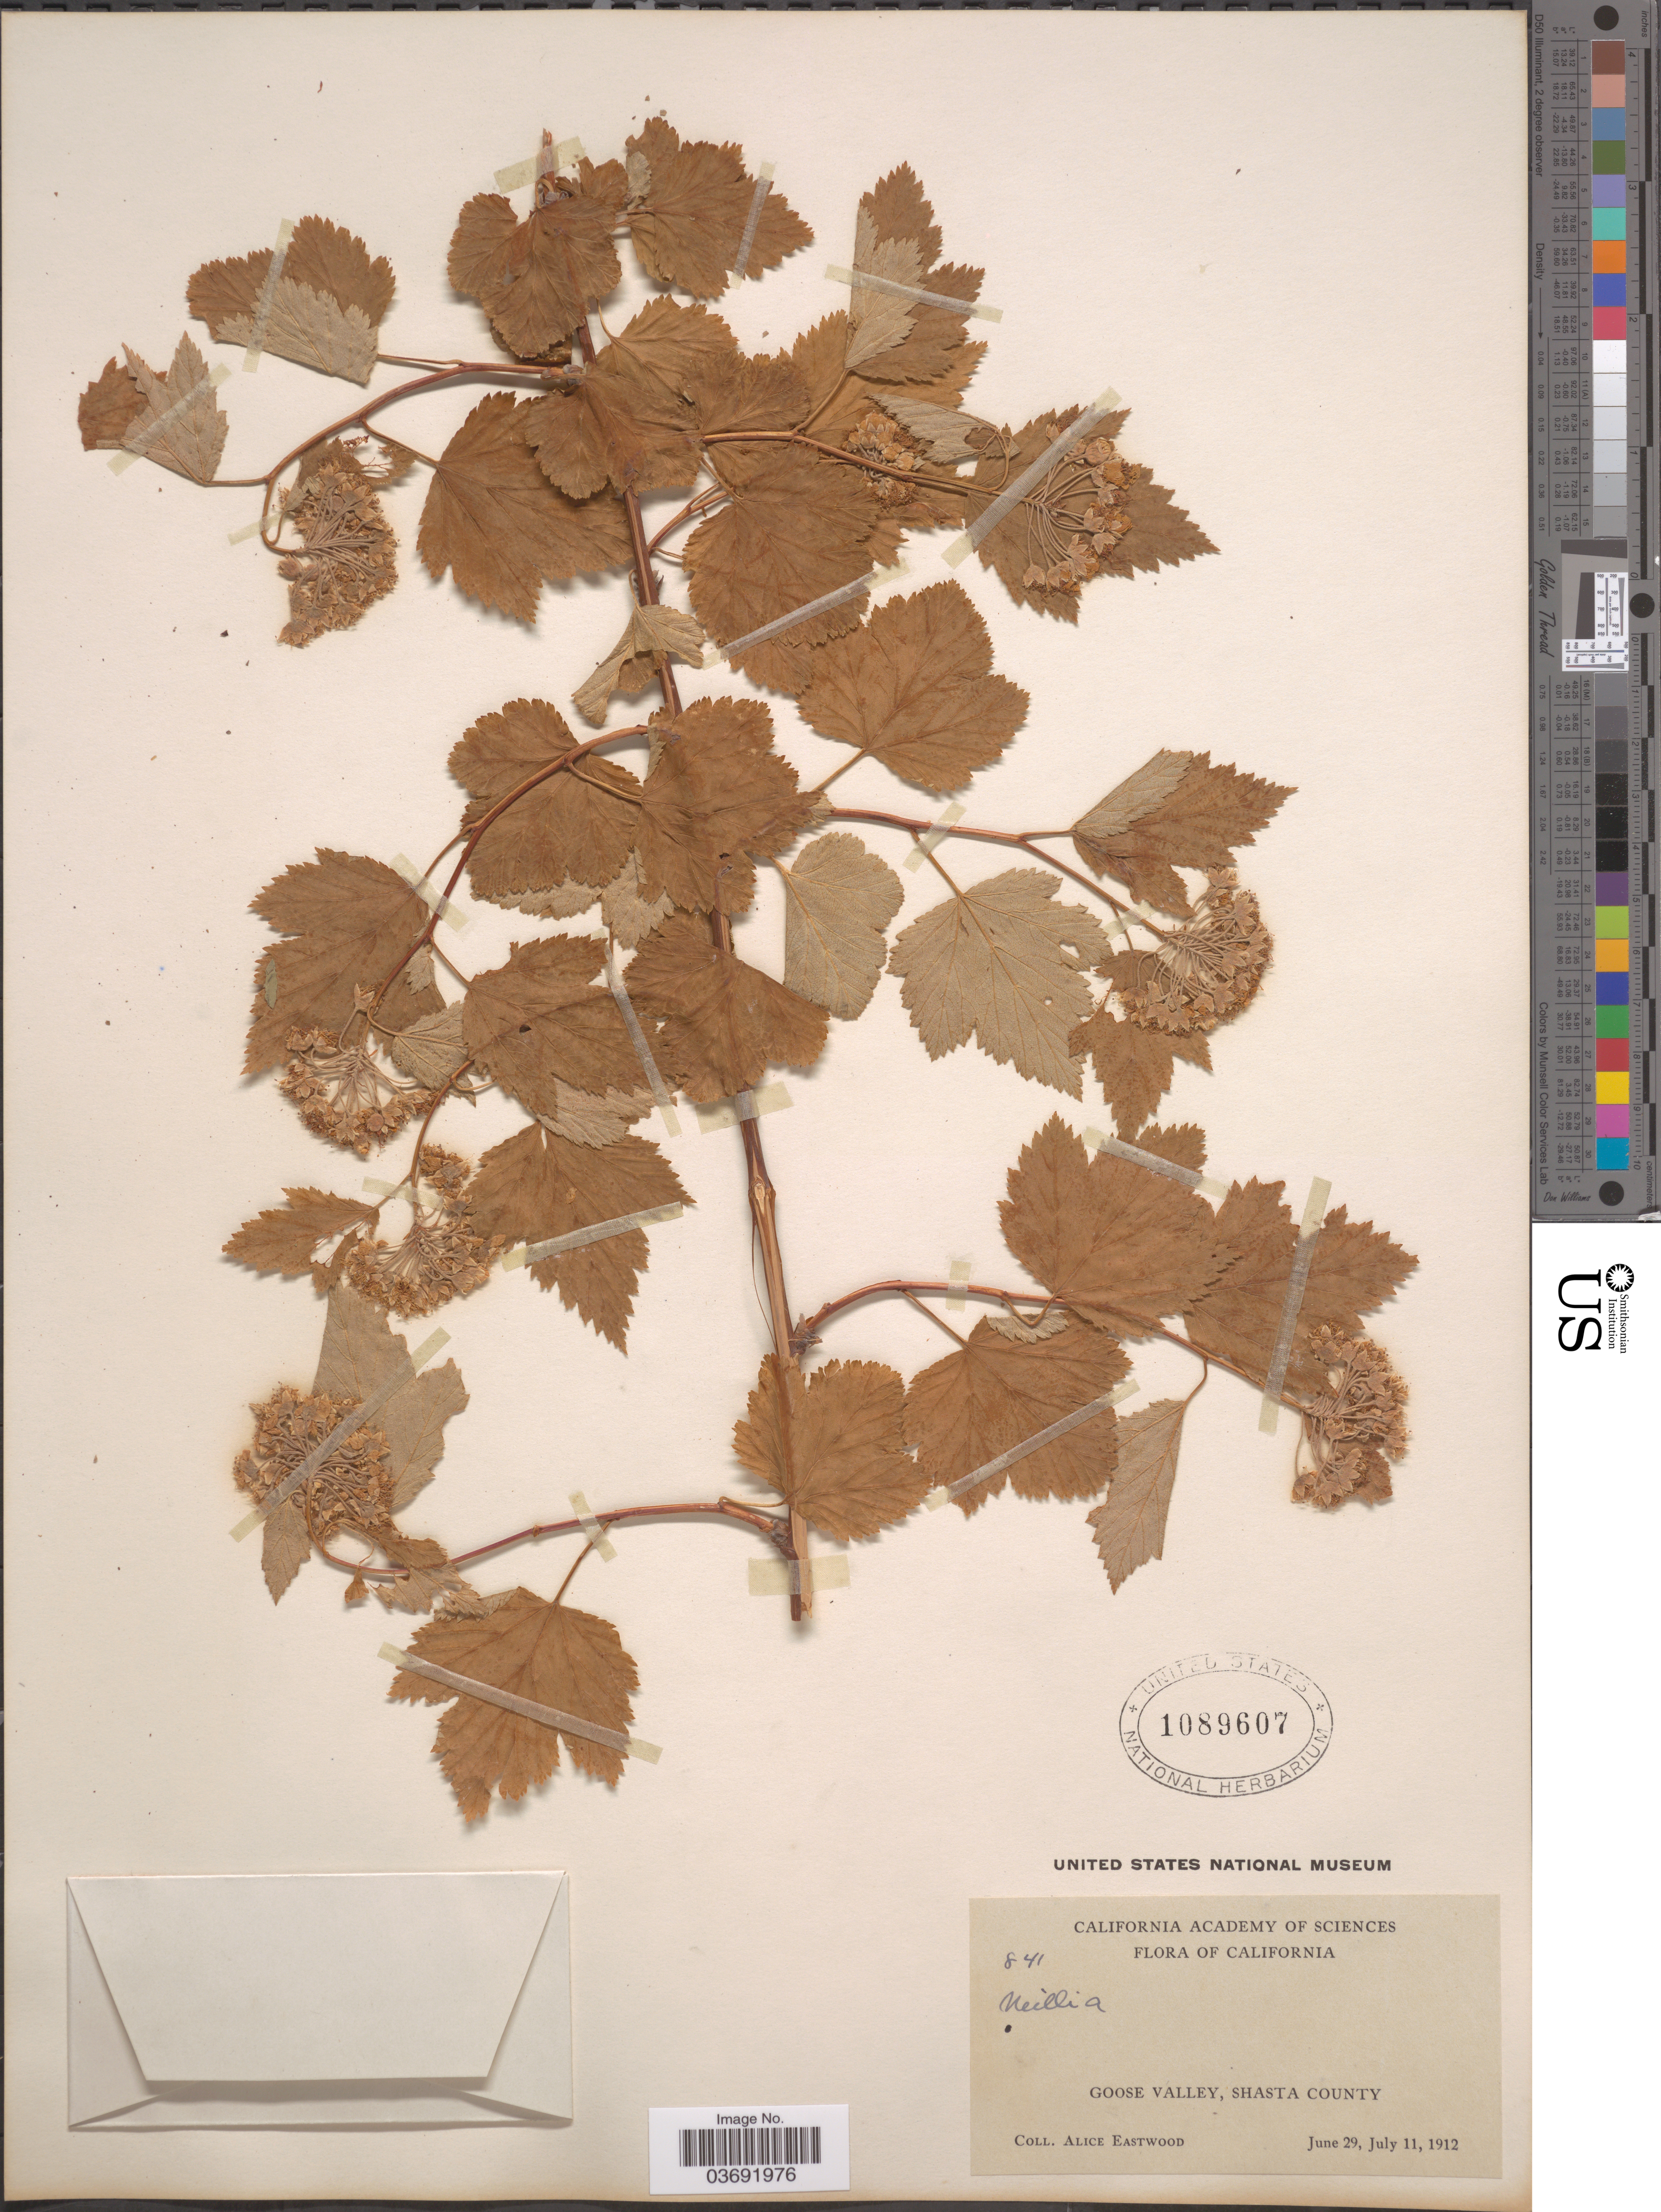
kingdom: Plantae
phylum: Tracheophyta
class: Magnoliopsida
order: Rosales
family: Rosaceae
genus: Physocarpus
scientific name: Physocarpus capitatus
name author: (Pursh) Kuntze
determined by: Strong, Mark T., (BOT), Smithsonian Institution - National Museum of Natural History (UNITED STATES)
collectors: A. Eastwood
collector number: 841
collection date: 1912-06-29/1912-07-11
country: United States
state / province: California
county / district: Shasta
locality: Goose Valley, Shasta County.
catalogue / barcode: US 1089607